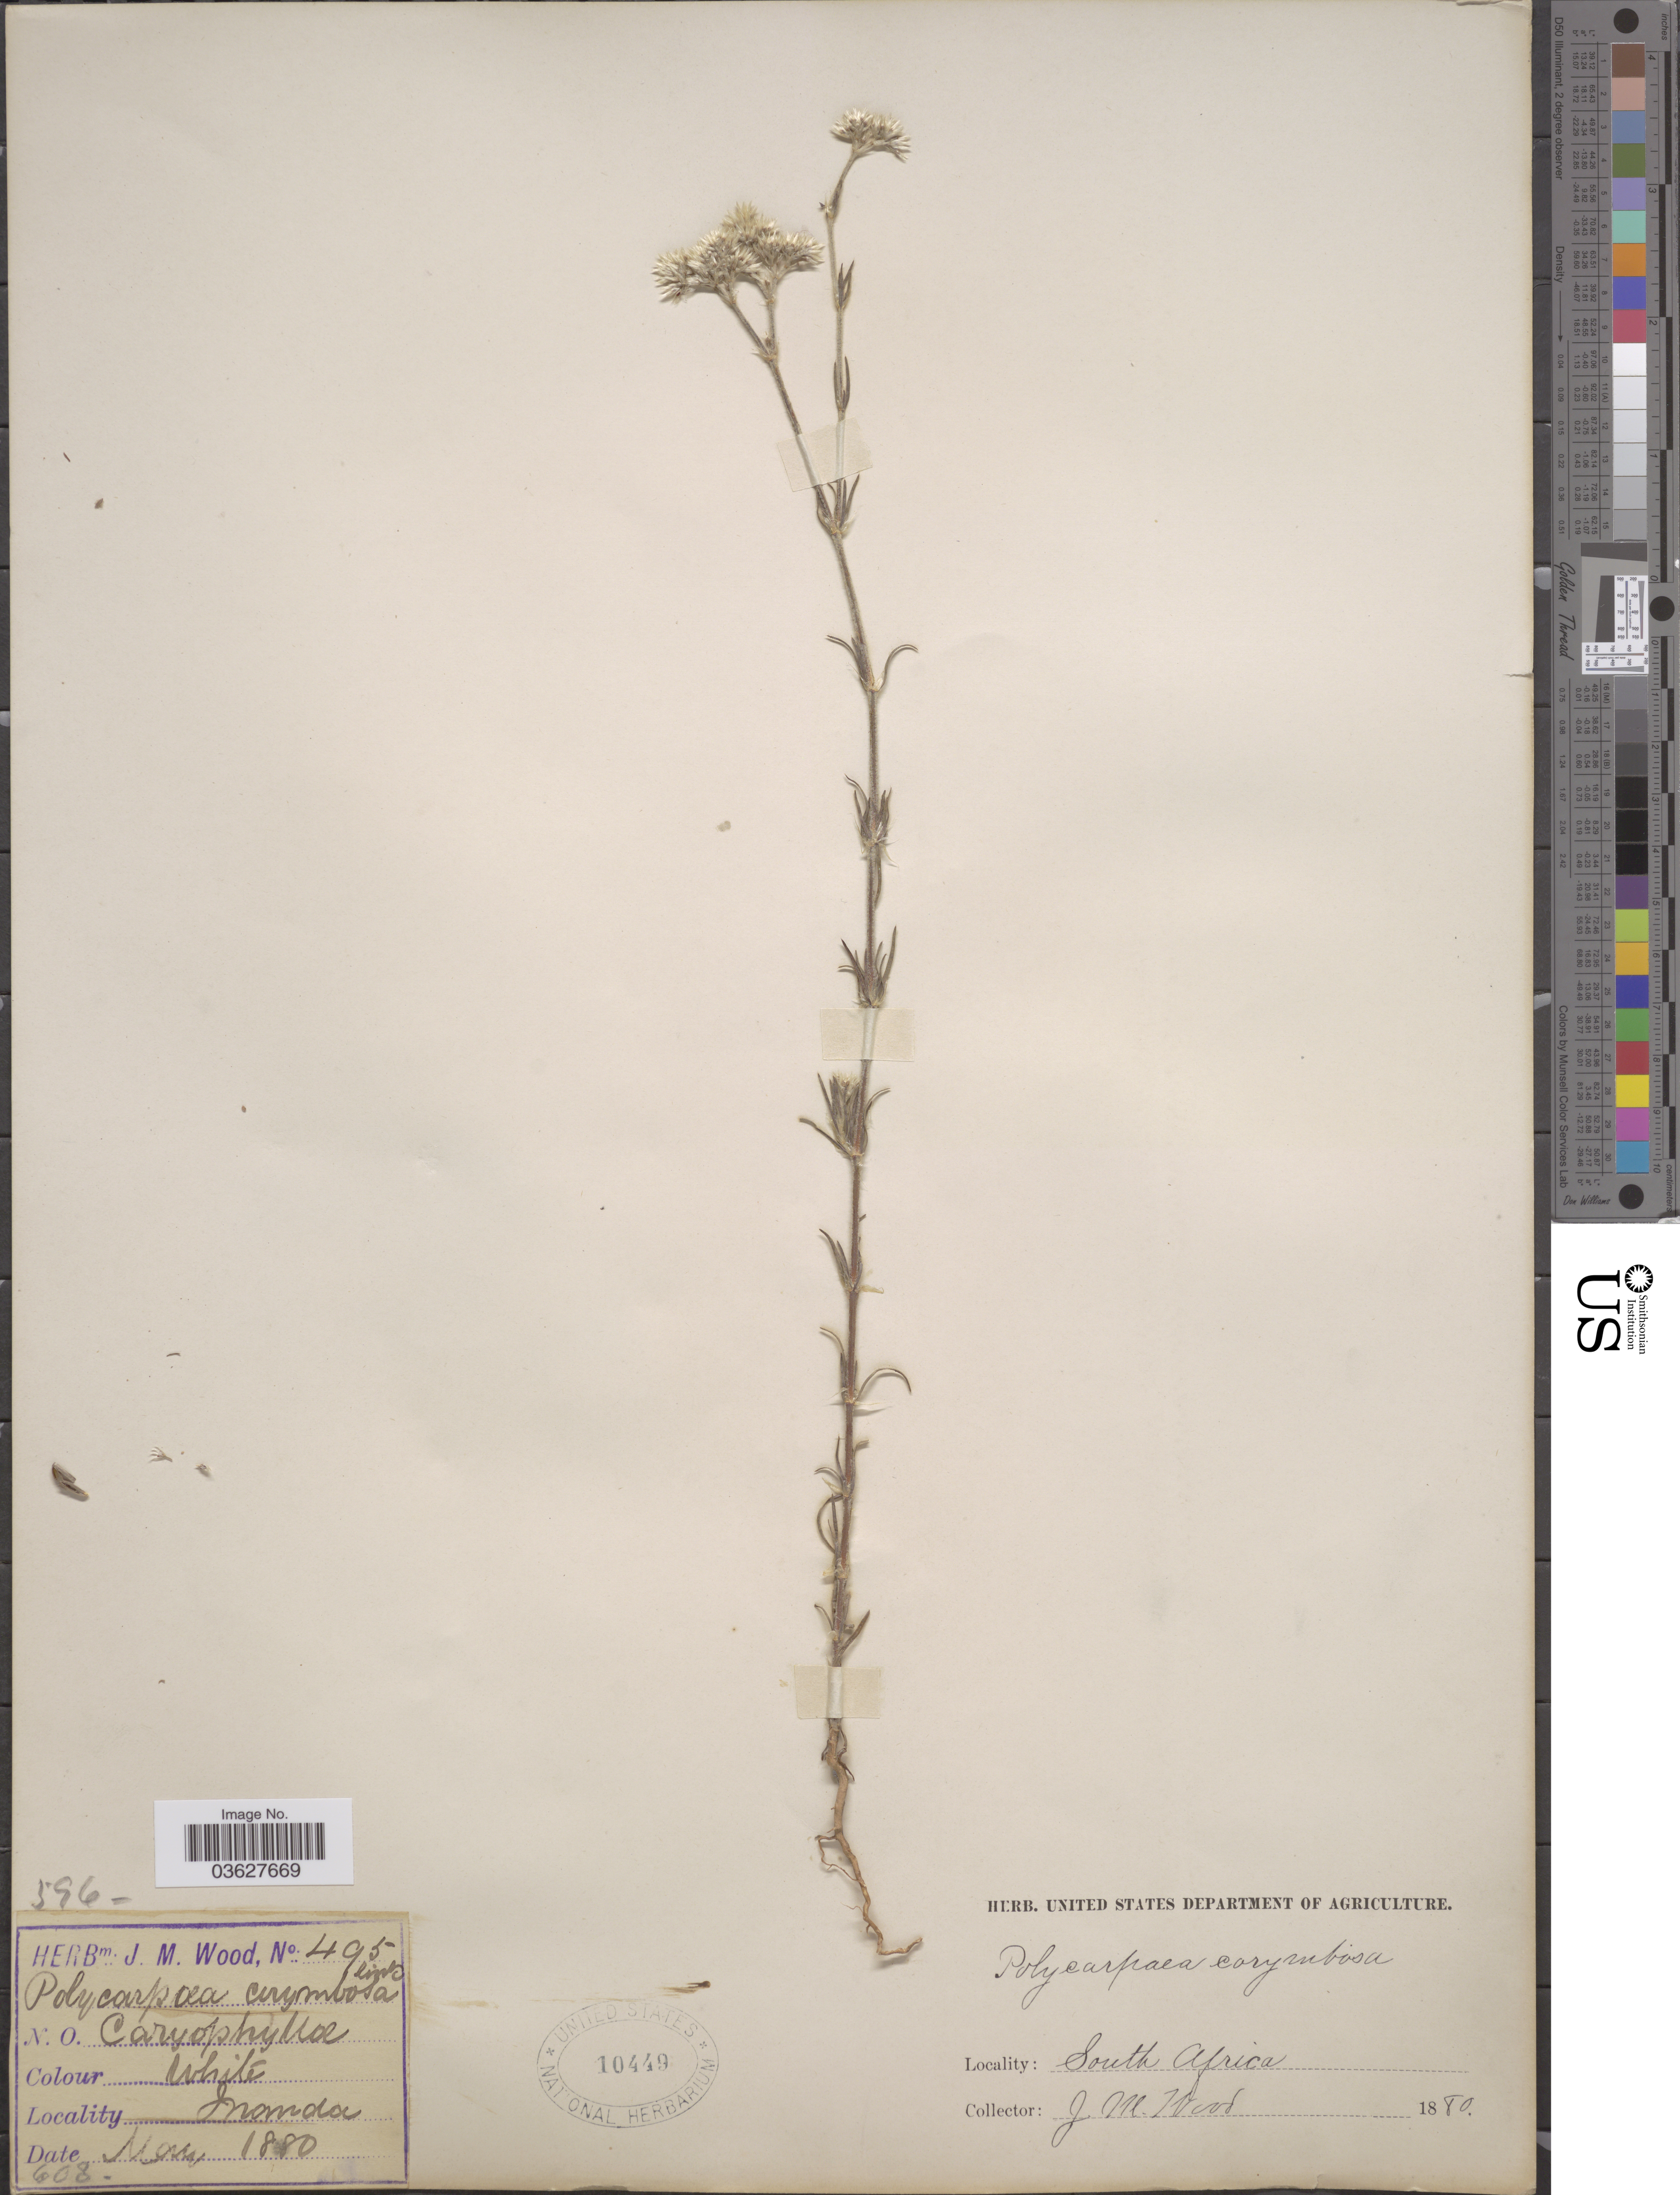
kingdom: Plantae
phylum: Tracheophyta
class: Magnoliopsida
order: Caryophyllales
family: Caryophyllaceae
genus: Polycarpaea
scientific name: Polycarpaea corymbosa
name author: (L.) Lam.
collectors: J. M. Wood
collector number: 495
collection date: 1880-05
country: South Africa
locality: Inanda.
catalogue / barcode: US 10449